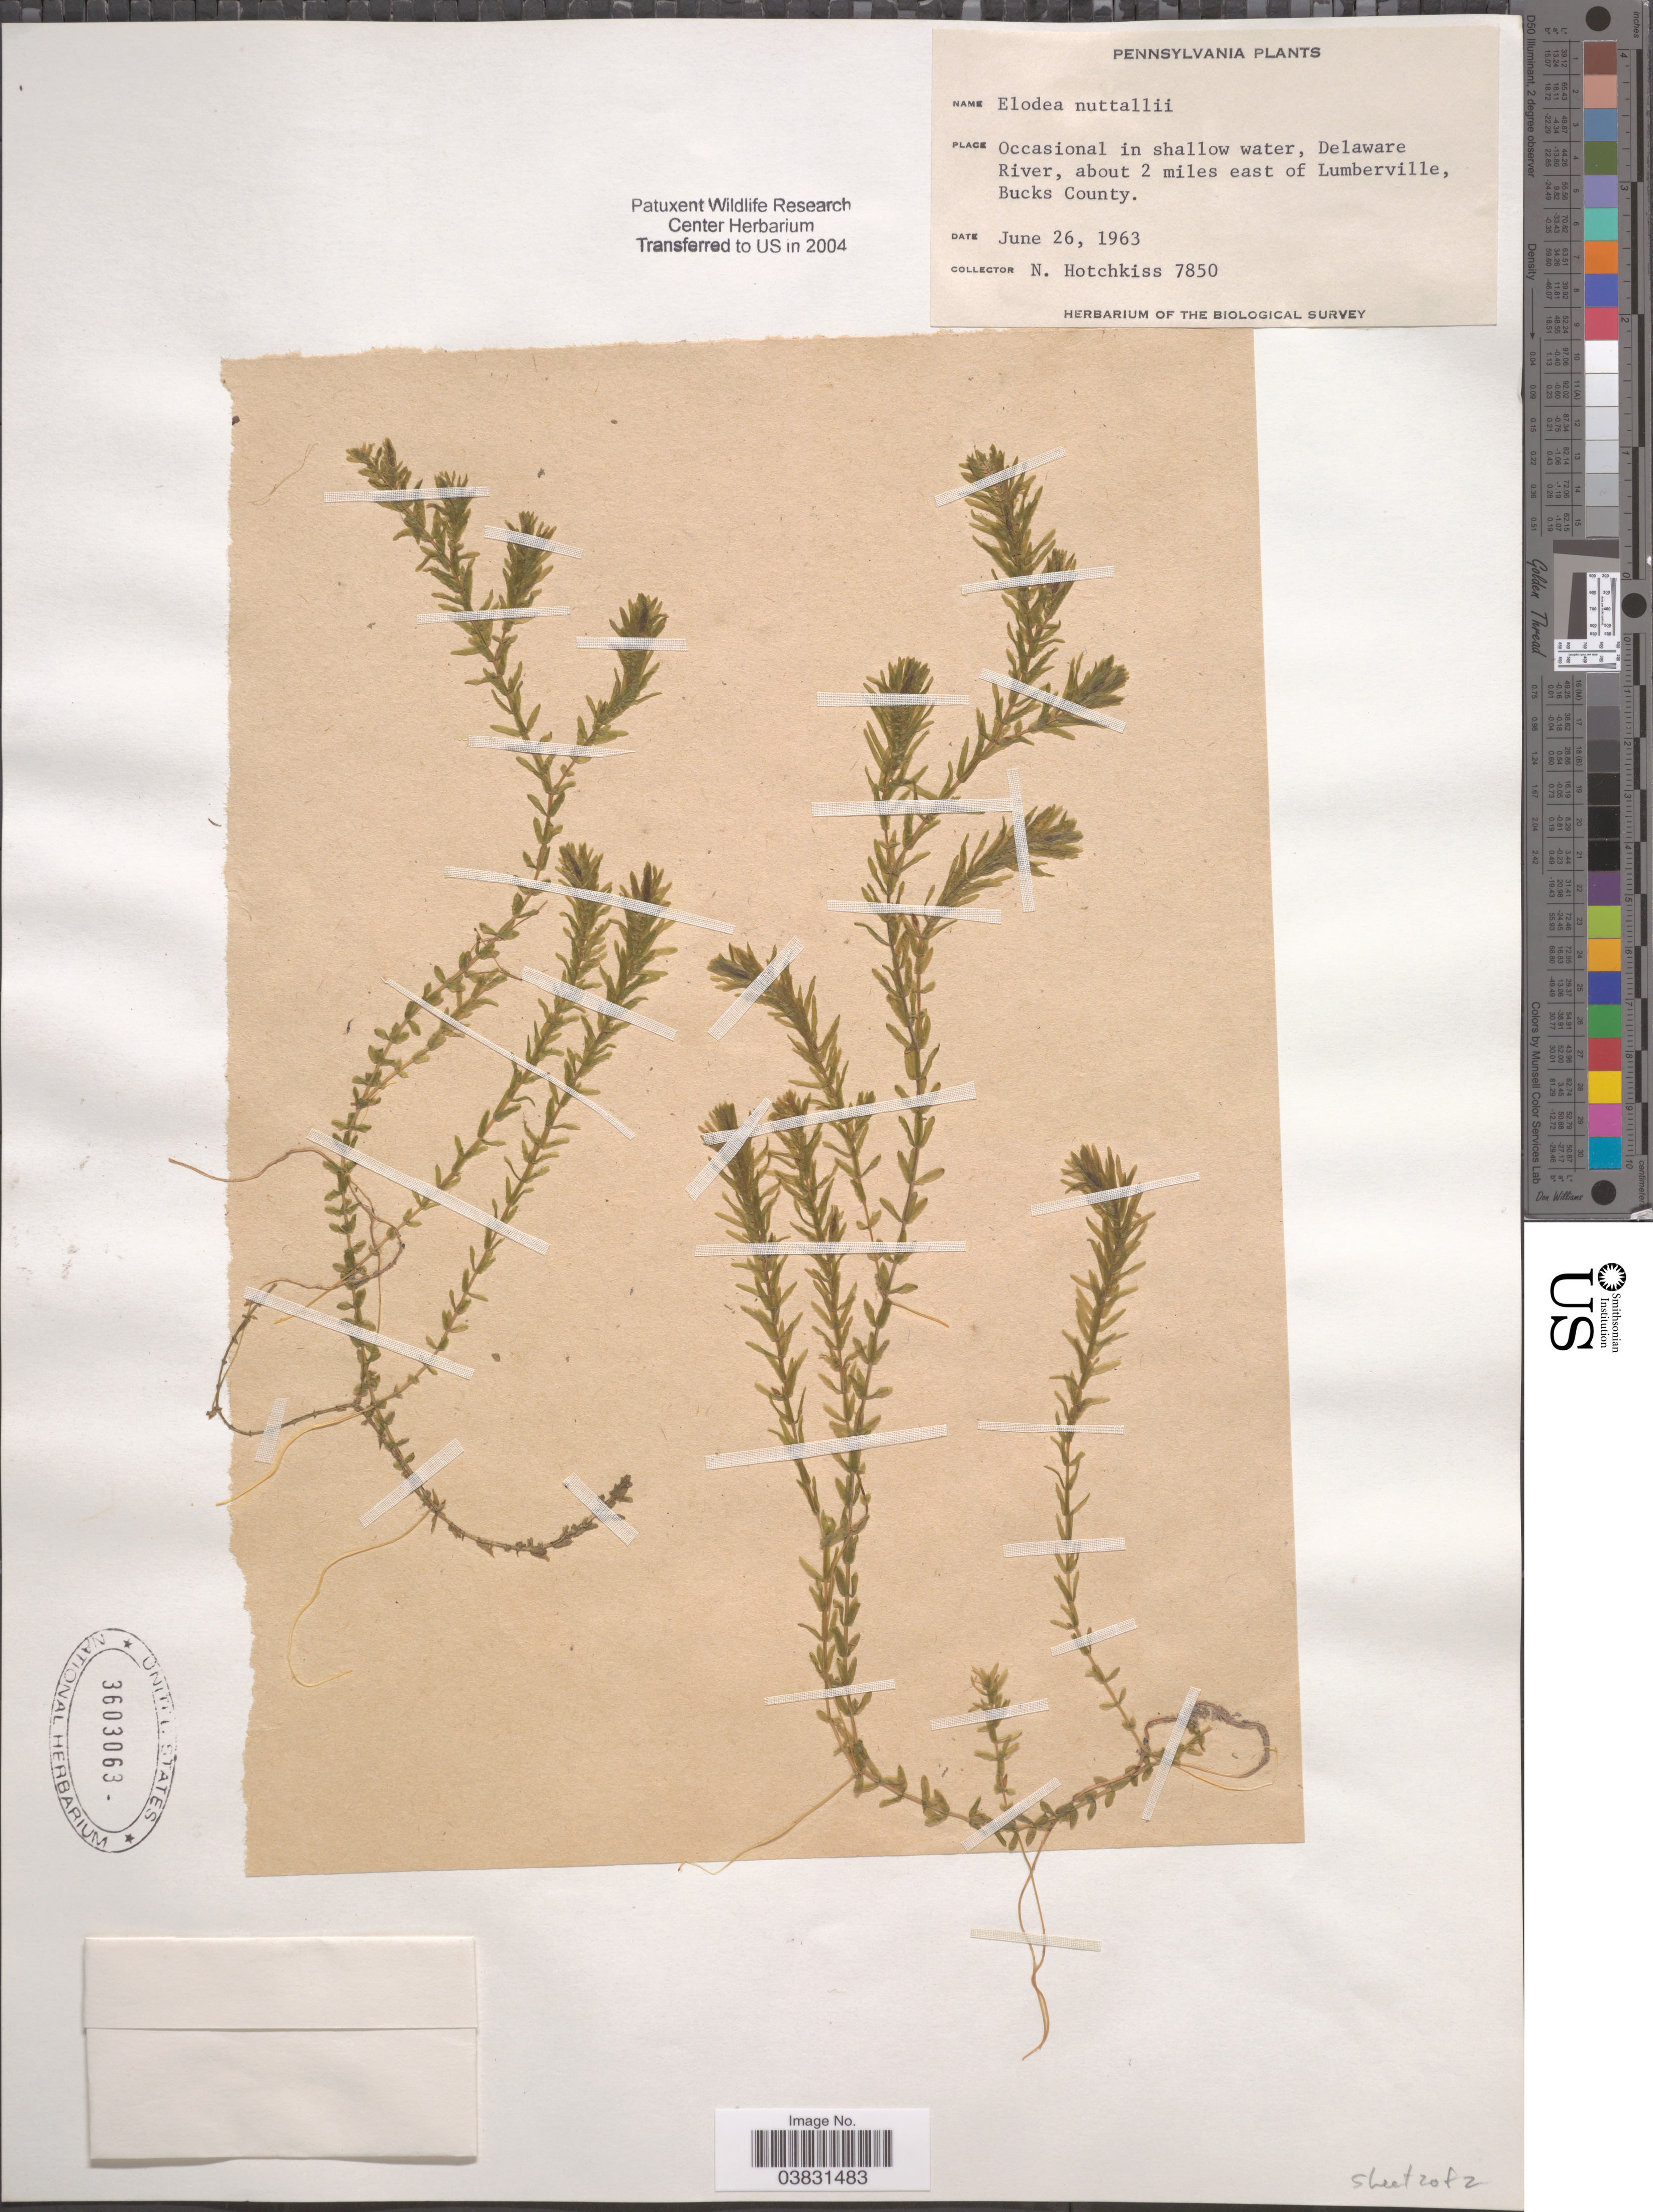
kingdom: Plantae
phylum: Tracheophyta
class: Liliopsida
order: Alismatales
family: Hydrocharitaceae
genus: Elodea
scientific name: Elodea nuttallii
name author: (Planch.) H. St. John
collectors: N. Hotchkiss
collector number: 7850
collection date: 1963-06-26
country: United States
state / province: Pennsylvania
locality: Delaware River, about 2 miles east of Lumberville, Bucks Co.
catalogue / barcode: US 3603063